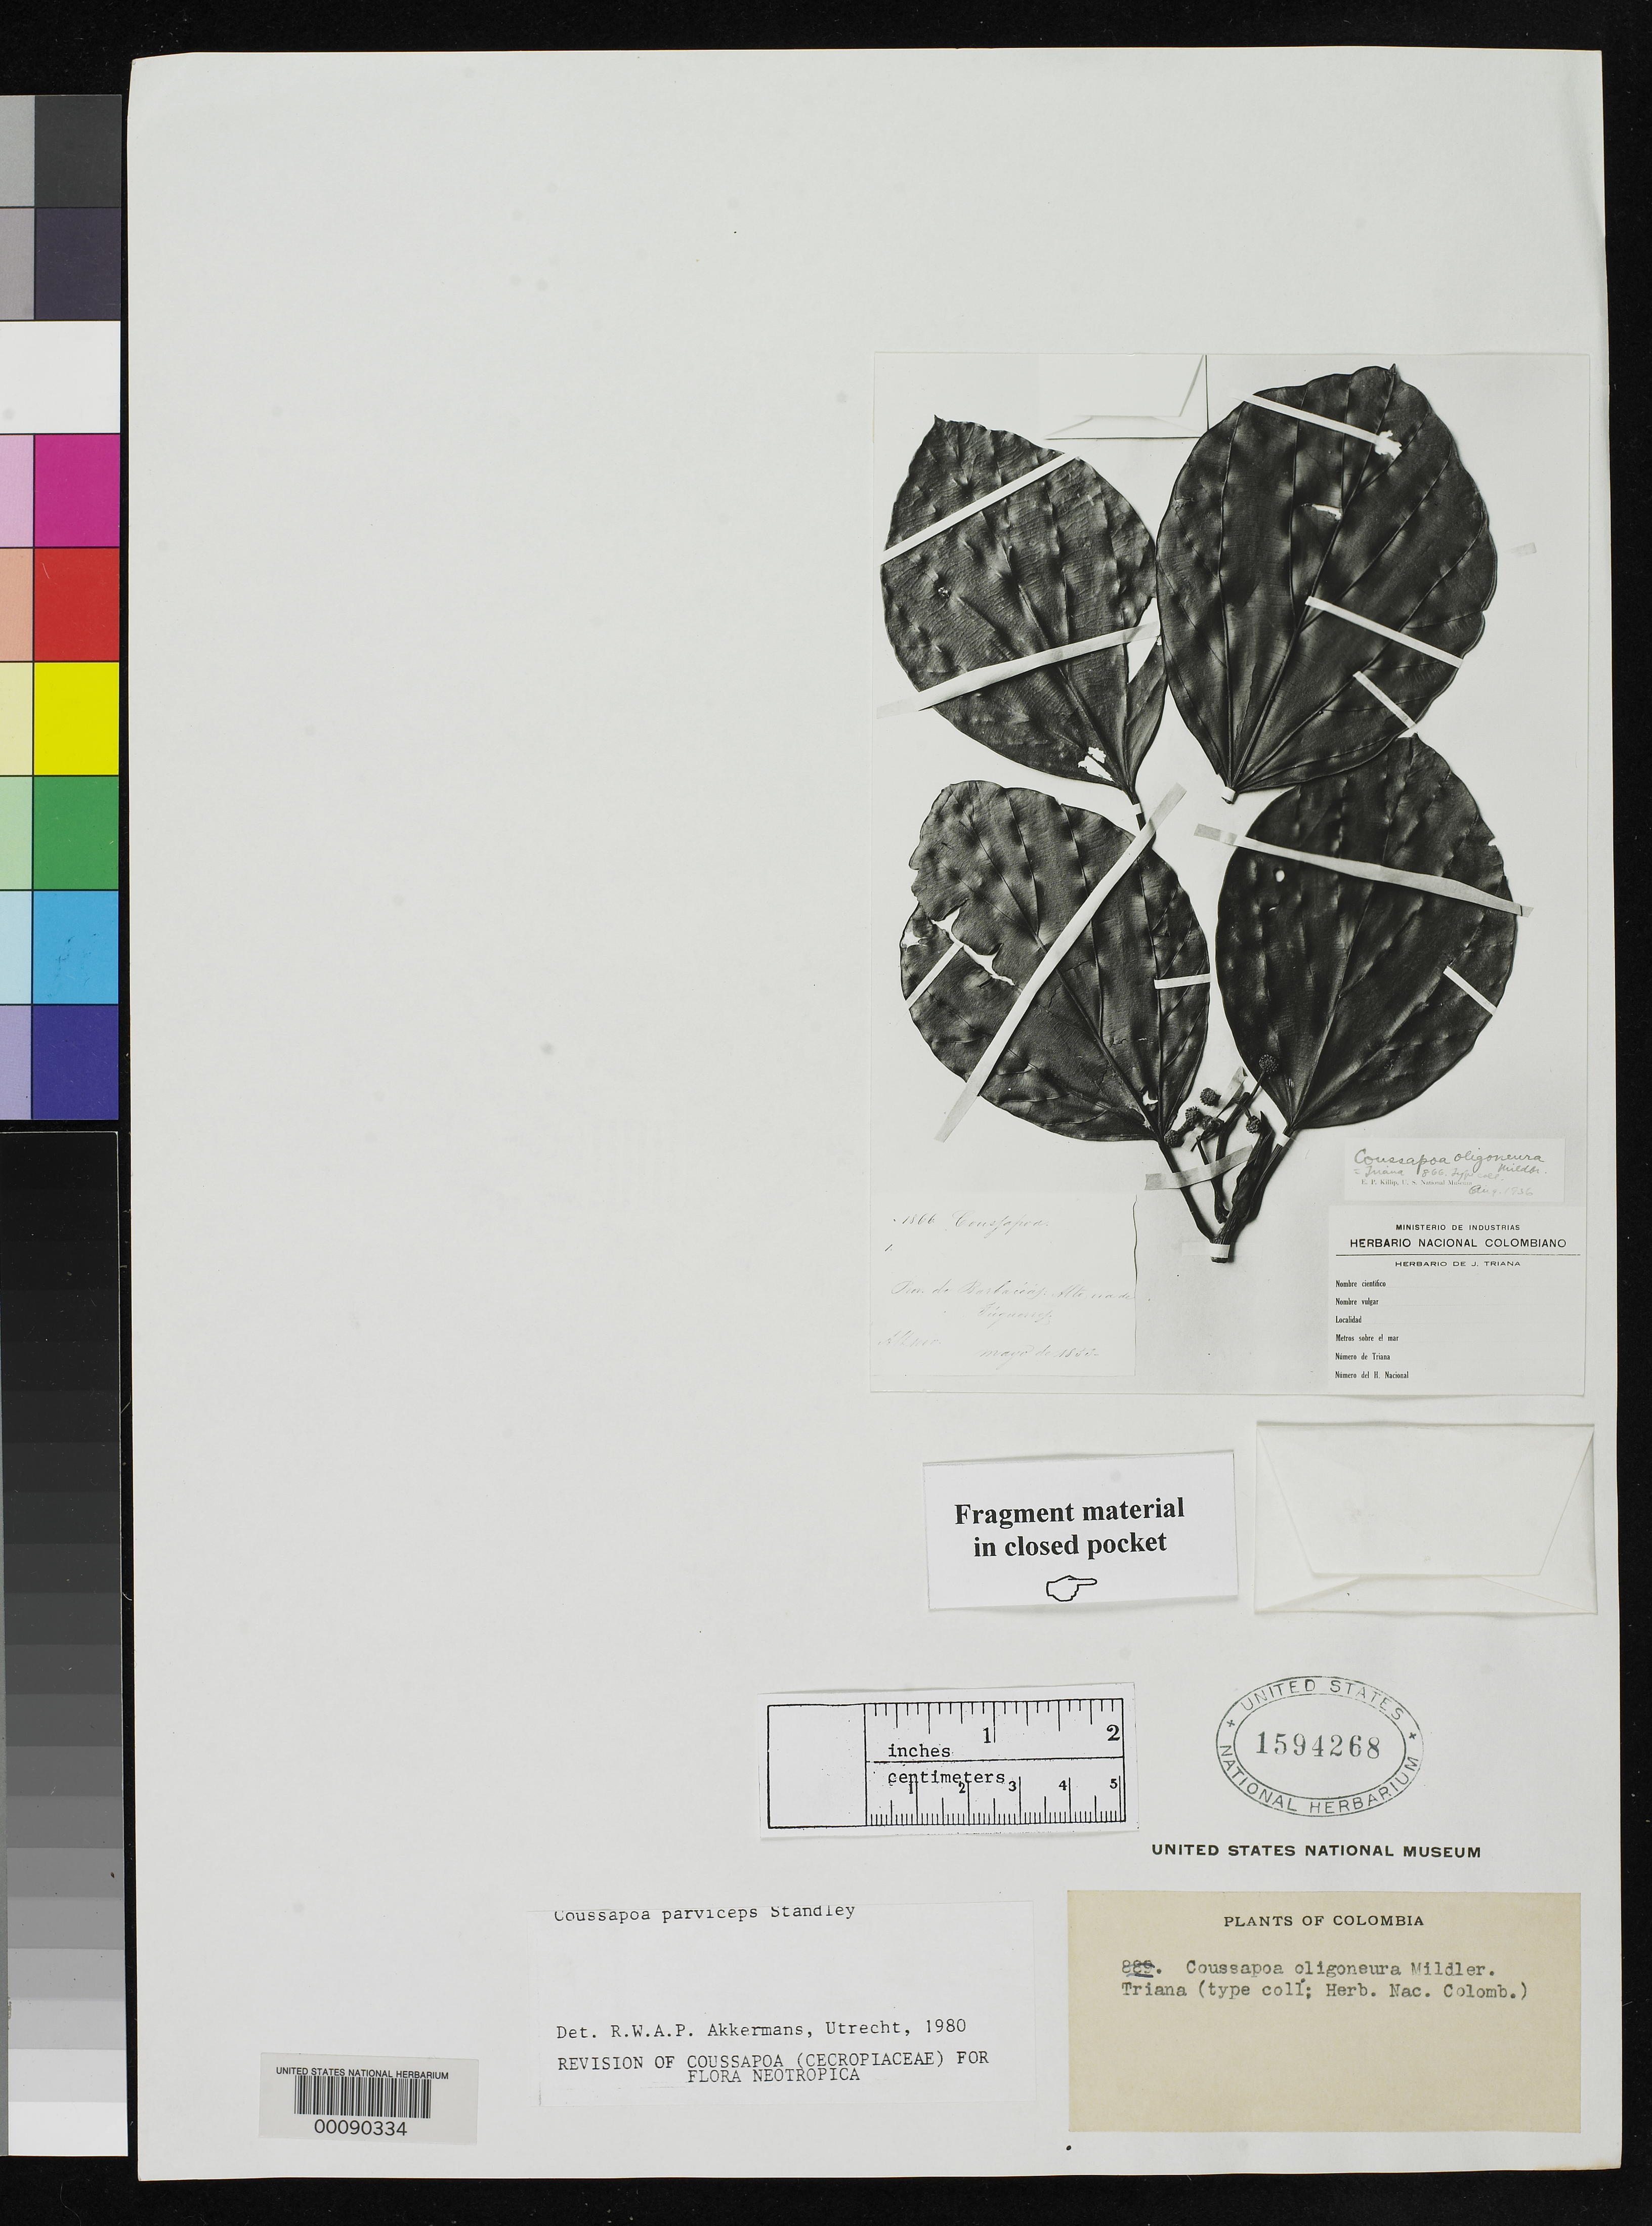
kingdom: Plantae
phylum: Tracheophyta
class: Magnoliopsida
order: Rosales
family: Urticaceae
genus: Coussapoa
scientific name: Coussapoa oligoneura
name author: Mildbr.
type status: Type Material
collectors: J. J. Triana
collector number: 866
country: Colombia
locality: Nova Granata.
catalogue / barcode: US 1594268